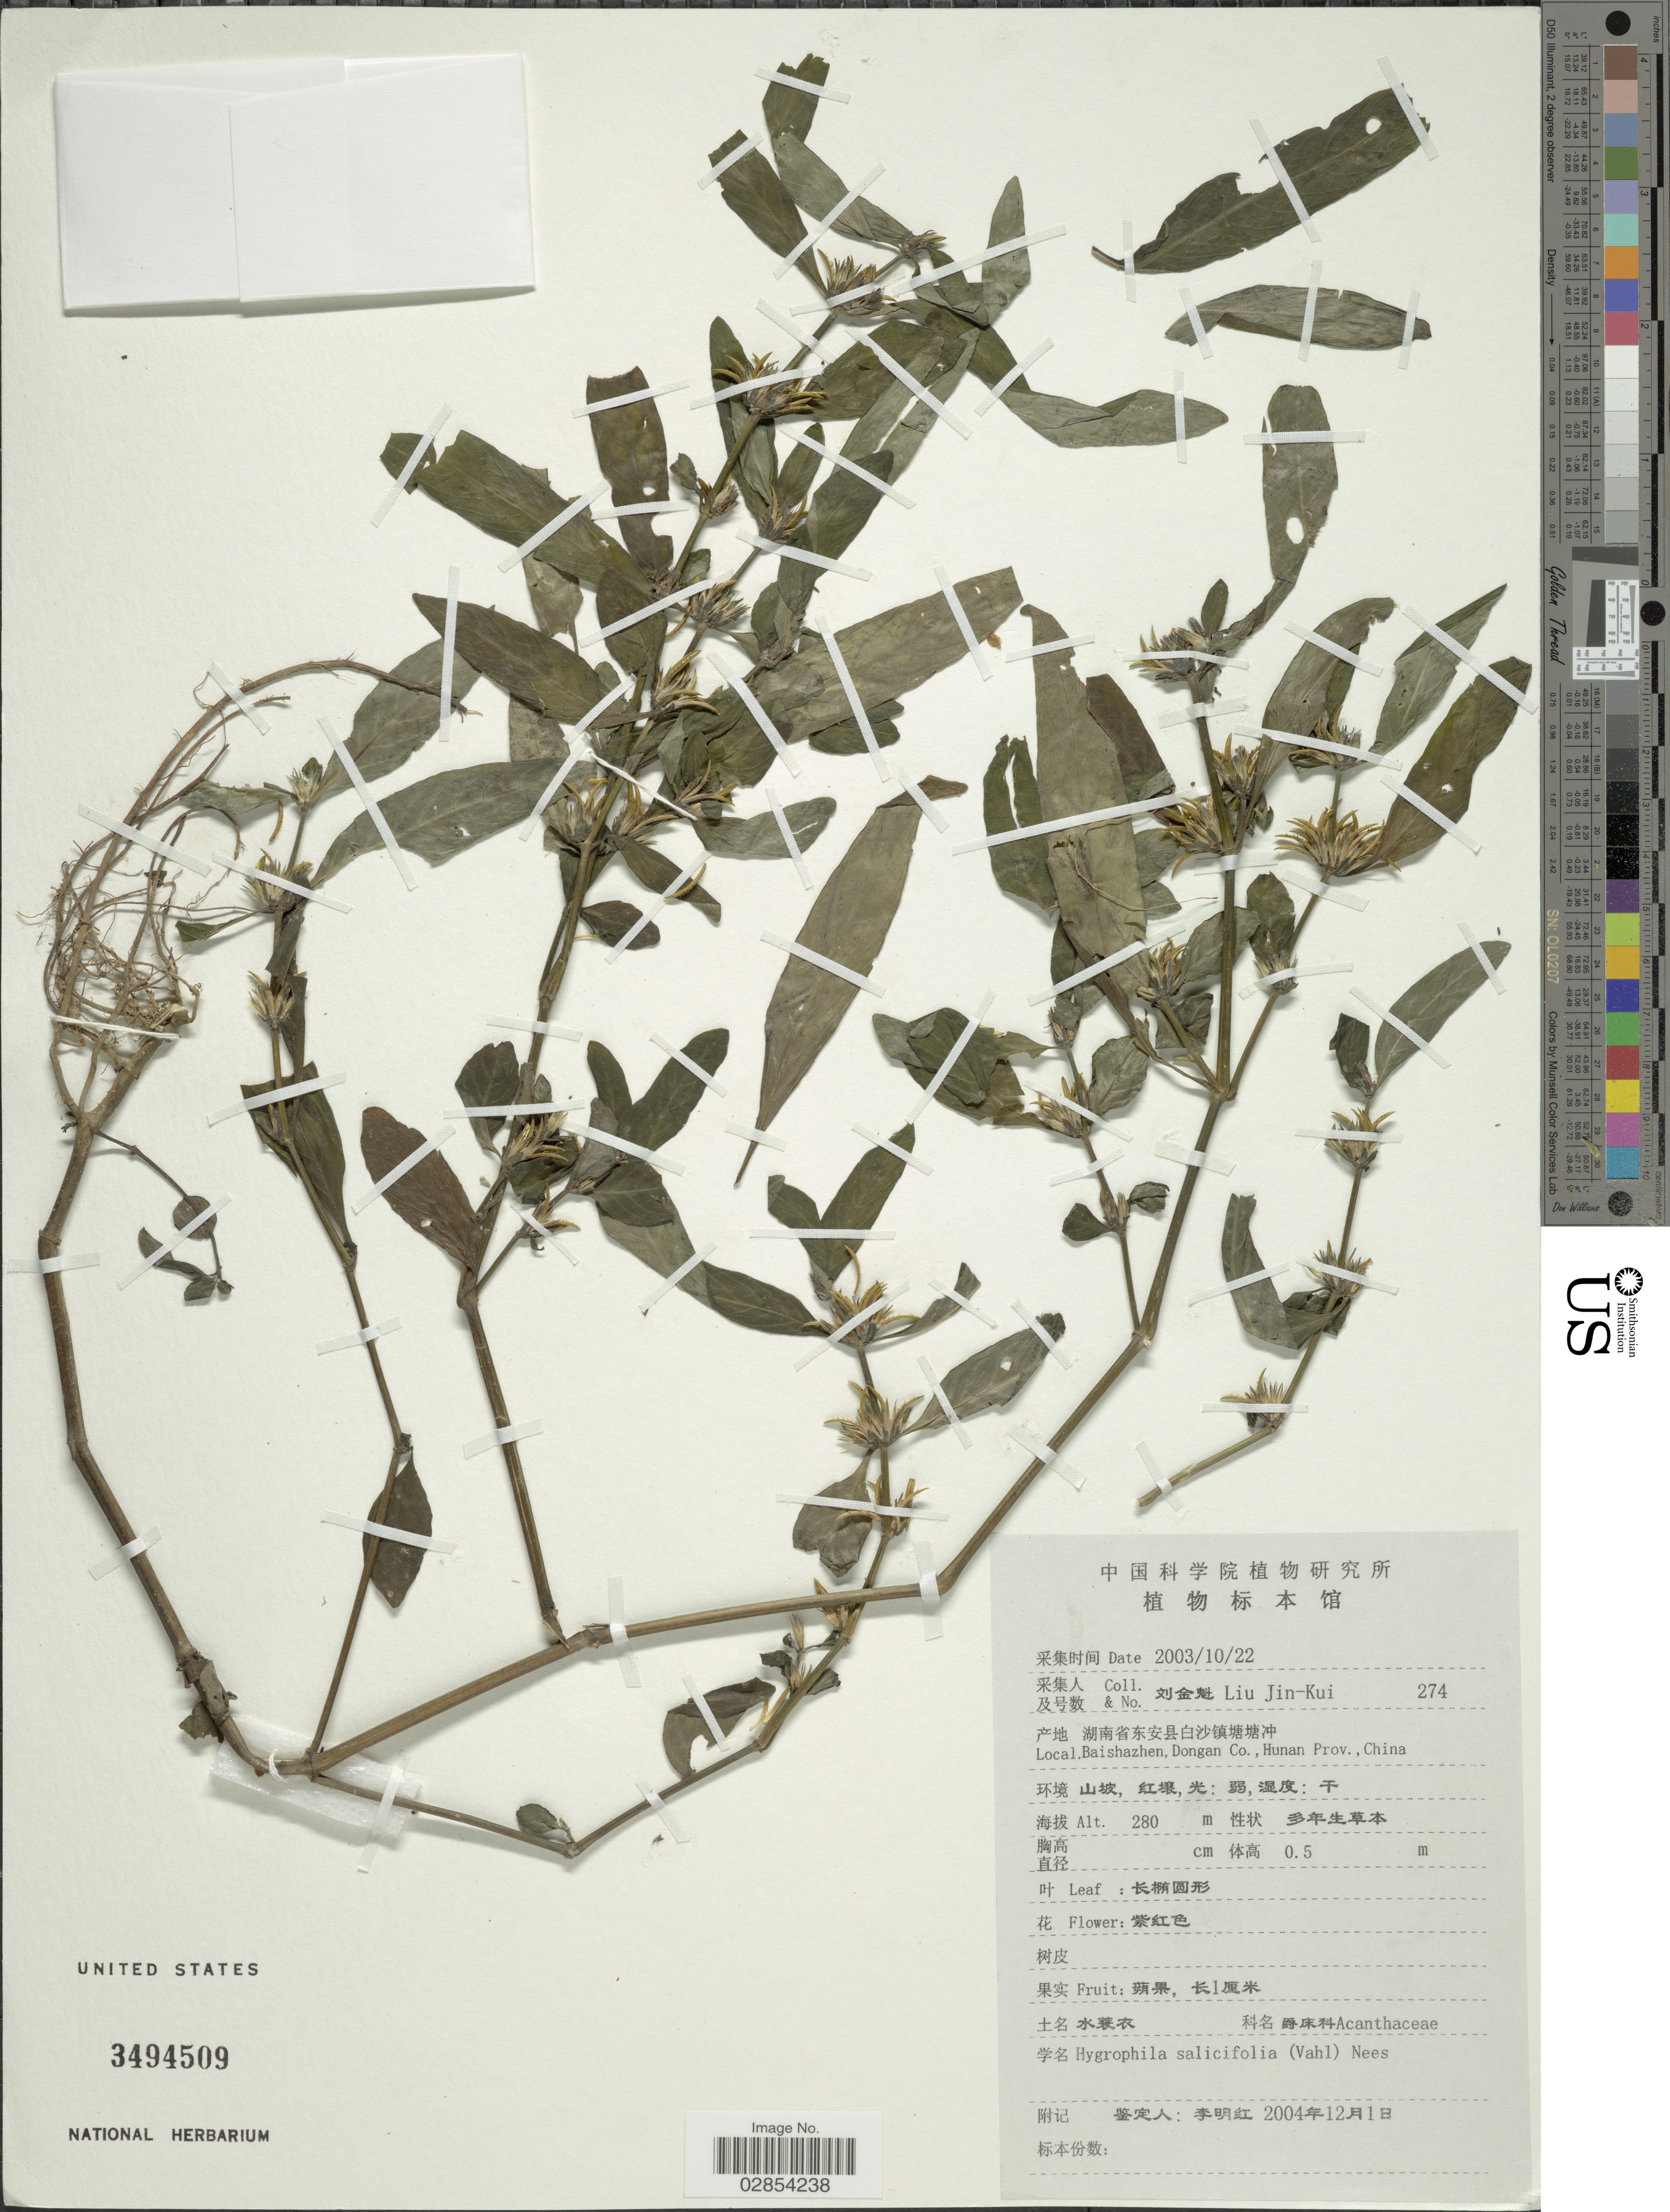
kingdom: Plantae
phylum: Tracheophyta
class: Magnoliopsida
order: Lamiales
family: Acanthaceae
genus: Hygrophila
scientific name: Hygrophila salicifolia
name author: (Vahl) Nees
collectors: Liu Jin-Kui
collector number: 274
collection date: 2003-10-22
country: China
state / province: Hunan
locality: Baishazhen, Dongnan Co.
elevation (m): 280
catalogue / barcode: US 3494509